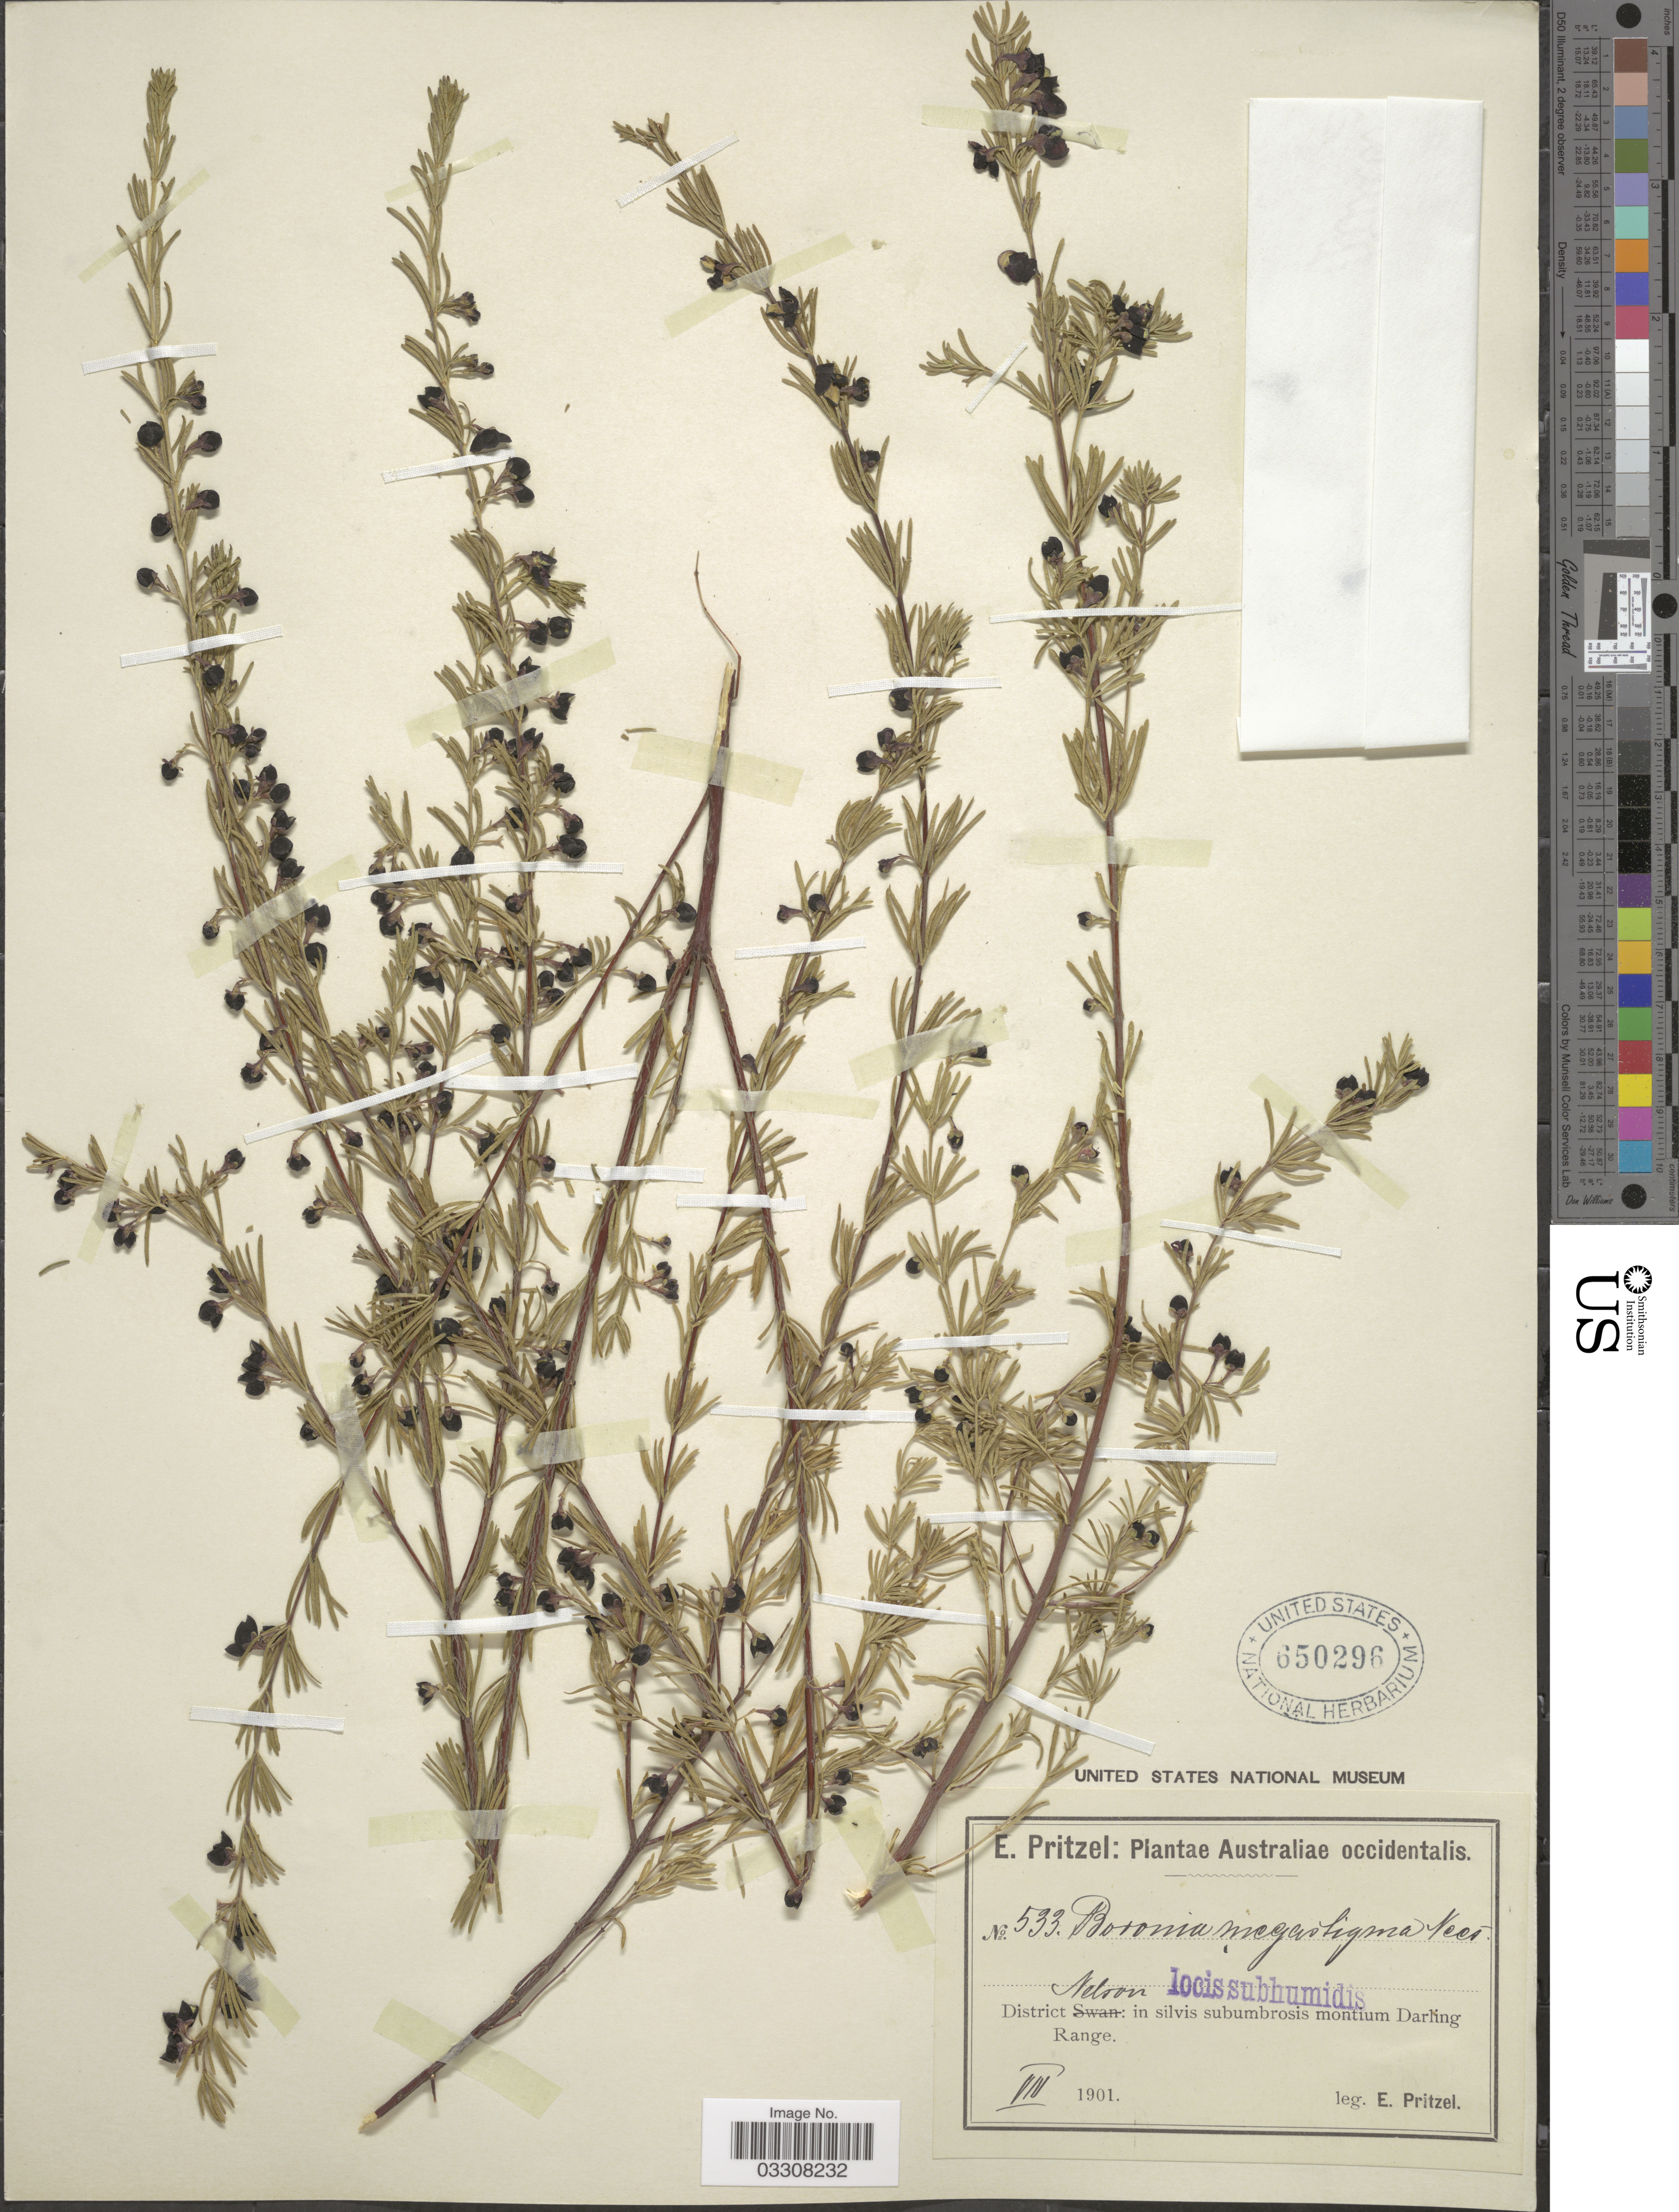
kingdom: Plantae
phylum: Tracheophyta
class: Magnoliopsida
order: Sapindales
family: Rutaceae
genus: Boronia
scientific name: Boronia megastigma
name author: Nees ex Bartlett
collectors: E. G. Pritzel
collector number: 533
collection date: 1901-08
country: Australia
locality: Australiae occidentalis. District Nelson: in silvis subumbrosis montium Darling Range.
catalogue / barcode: US 650296